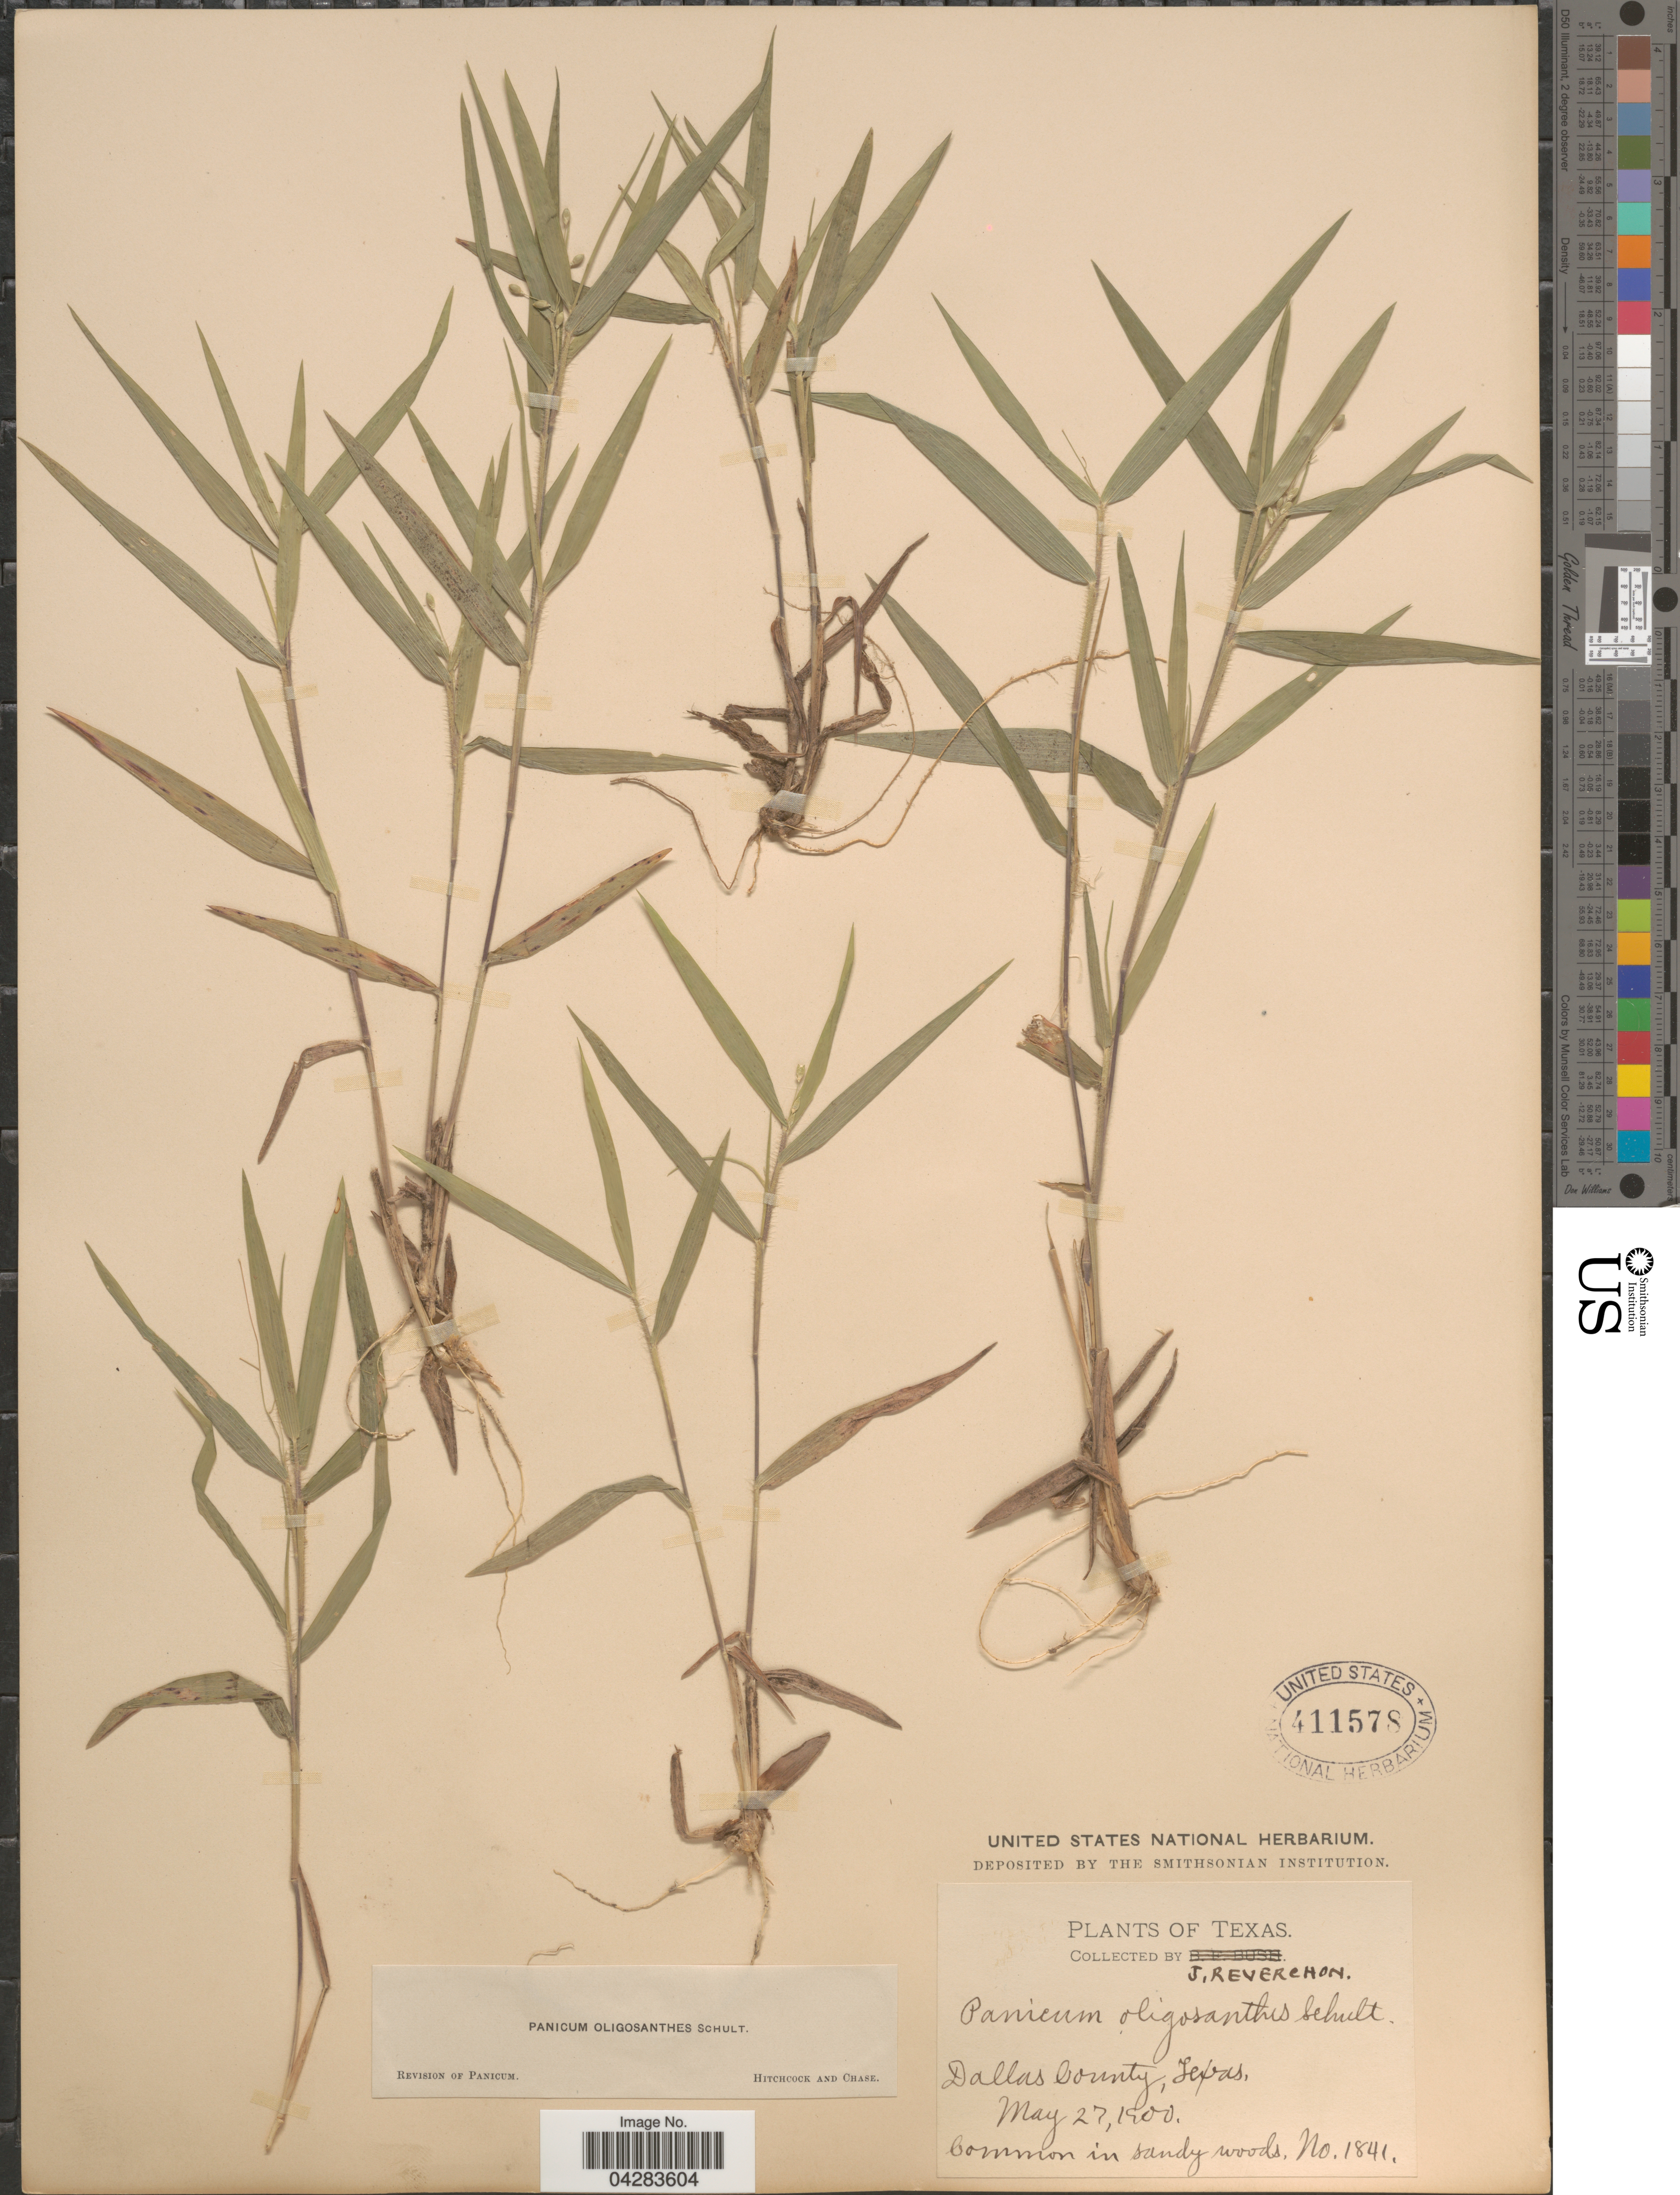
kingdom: Plantae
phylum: Tracheophyta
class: Liliopsida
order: Poales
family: Poaceae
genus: Dichanthelium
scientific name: Dichanthelium oligosanthes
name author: (Schult.) Gould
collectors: J. Reverchon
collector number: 1841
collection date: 1900-05-27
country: United States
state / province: Texas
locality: Dallas County.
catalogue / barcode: US 411578